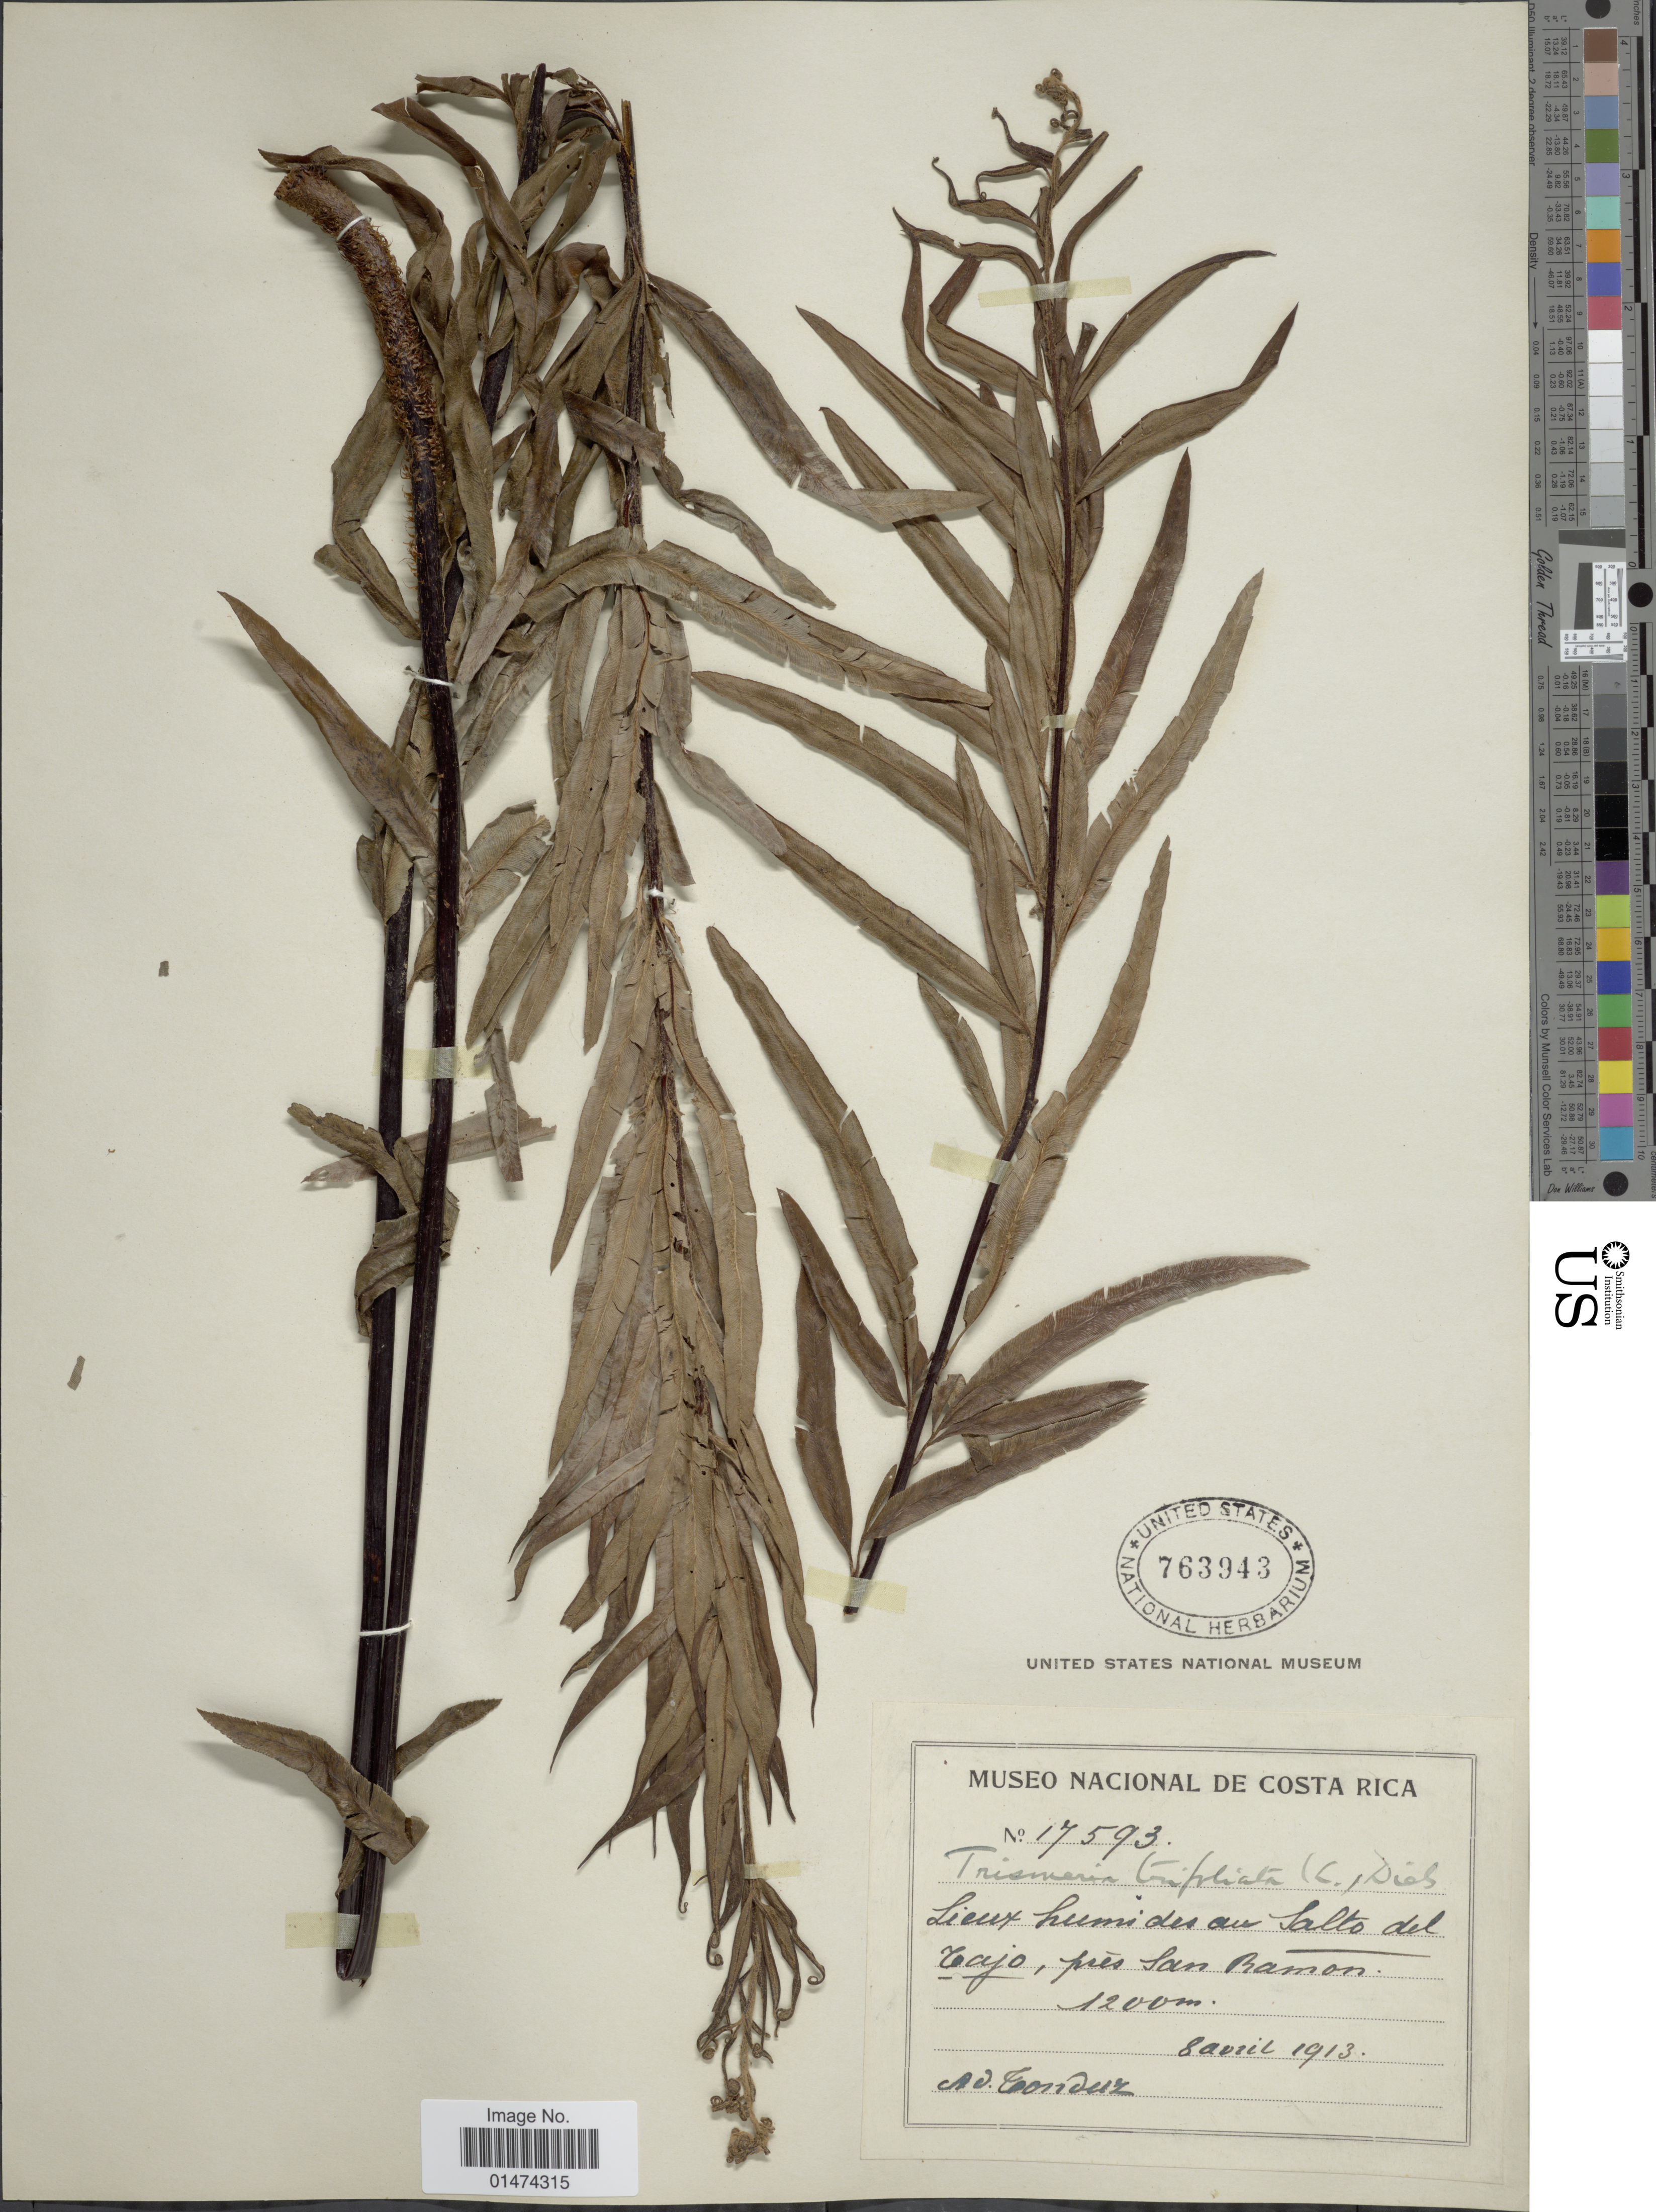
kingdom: Plantae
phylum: Tracheophyta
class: Polypodiopsida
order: Polypodiales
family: Pteridaceae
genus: Pityrogramma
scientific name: Pityrogramma trifoliata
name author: (L.) R.M. Tryon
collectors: A. Tonduz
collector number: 17593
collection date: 1913-04-08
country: Costa Rica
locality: Lieux humides au Salto del Tajo, pres San Ramon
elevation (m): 1200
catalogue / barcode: US 763943